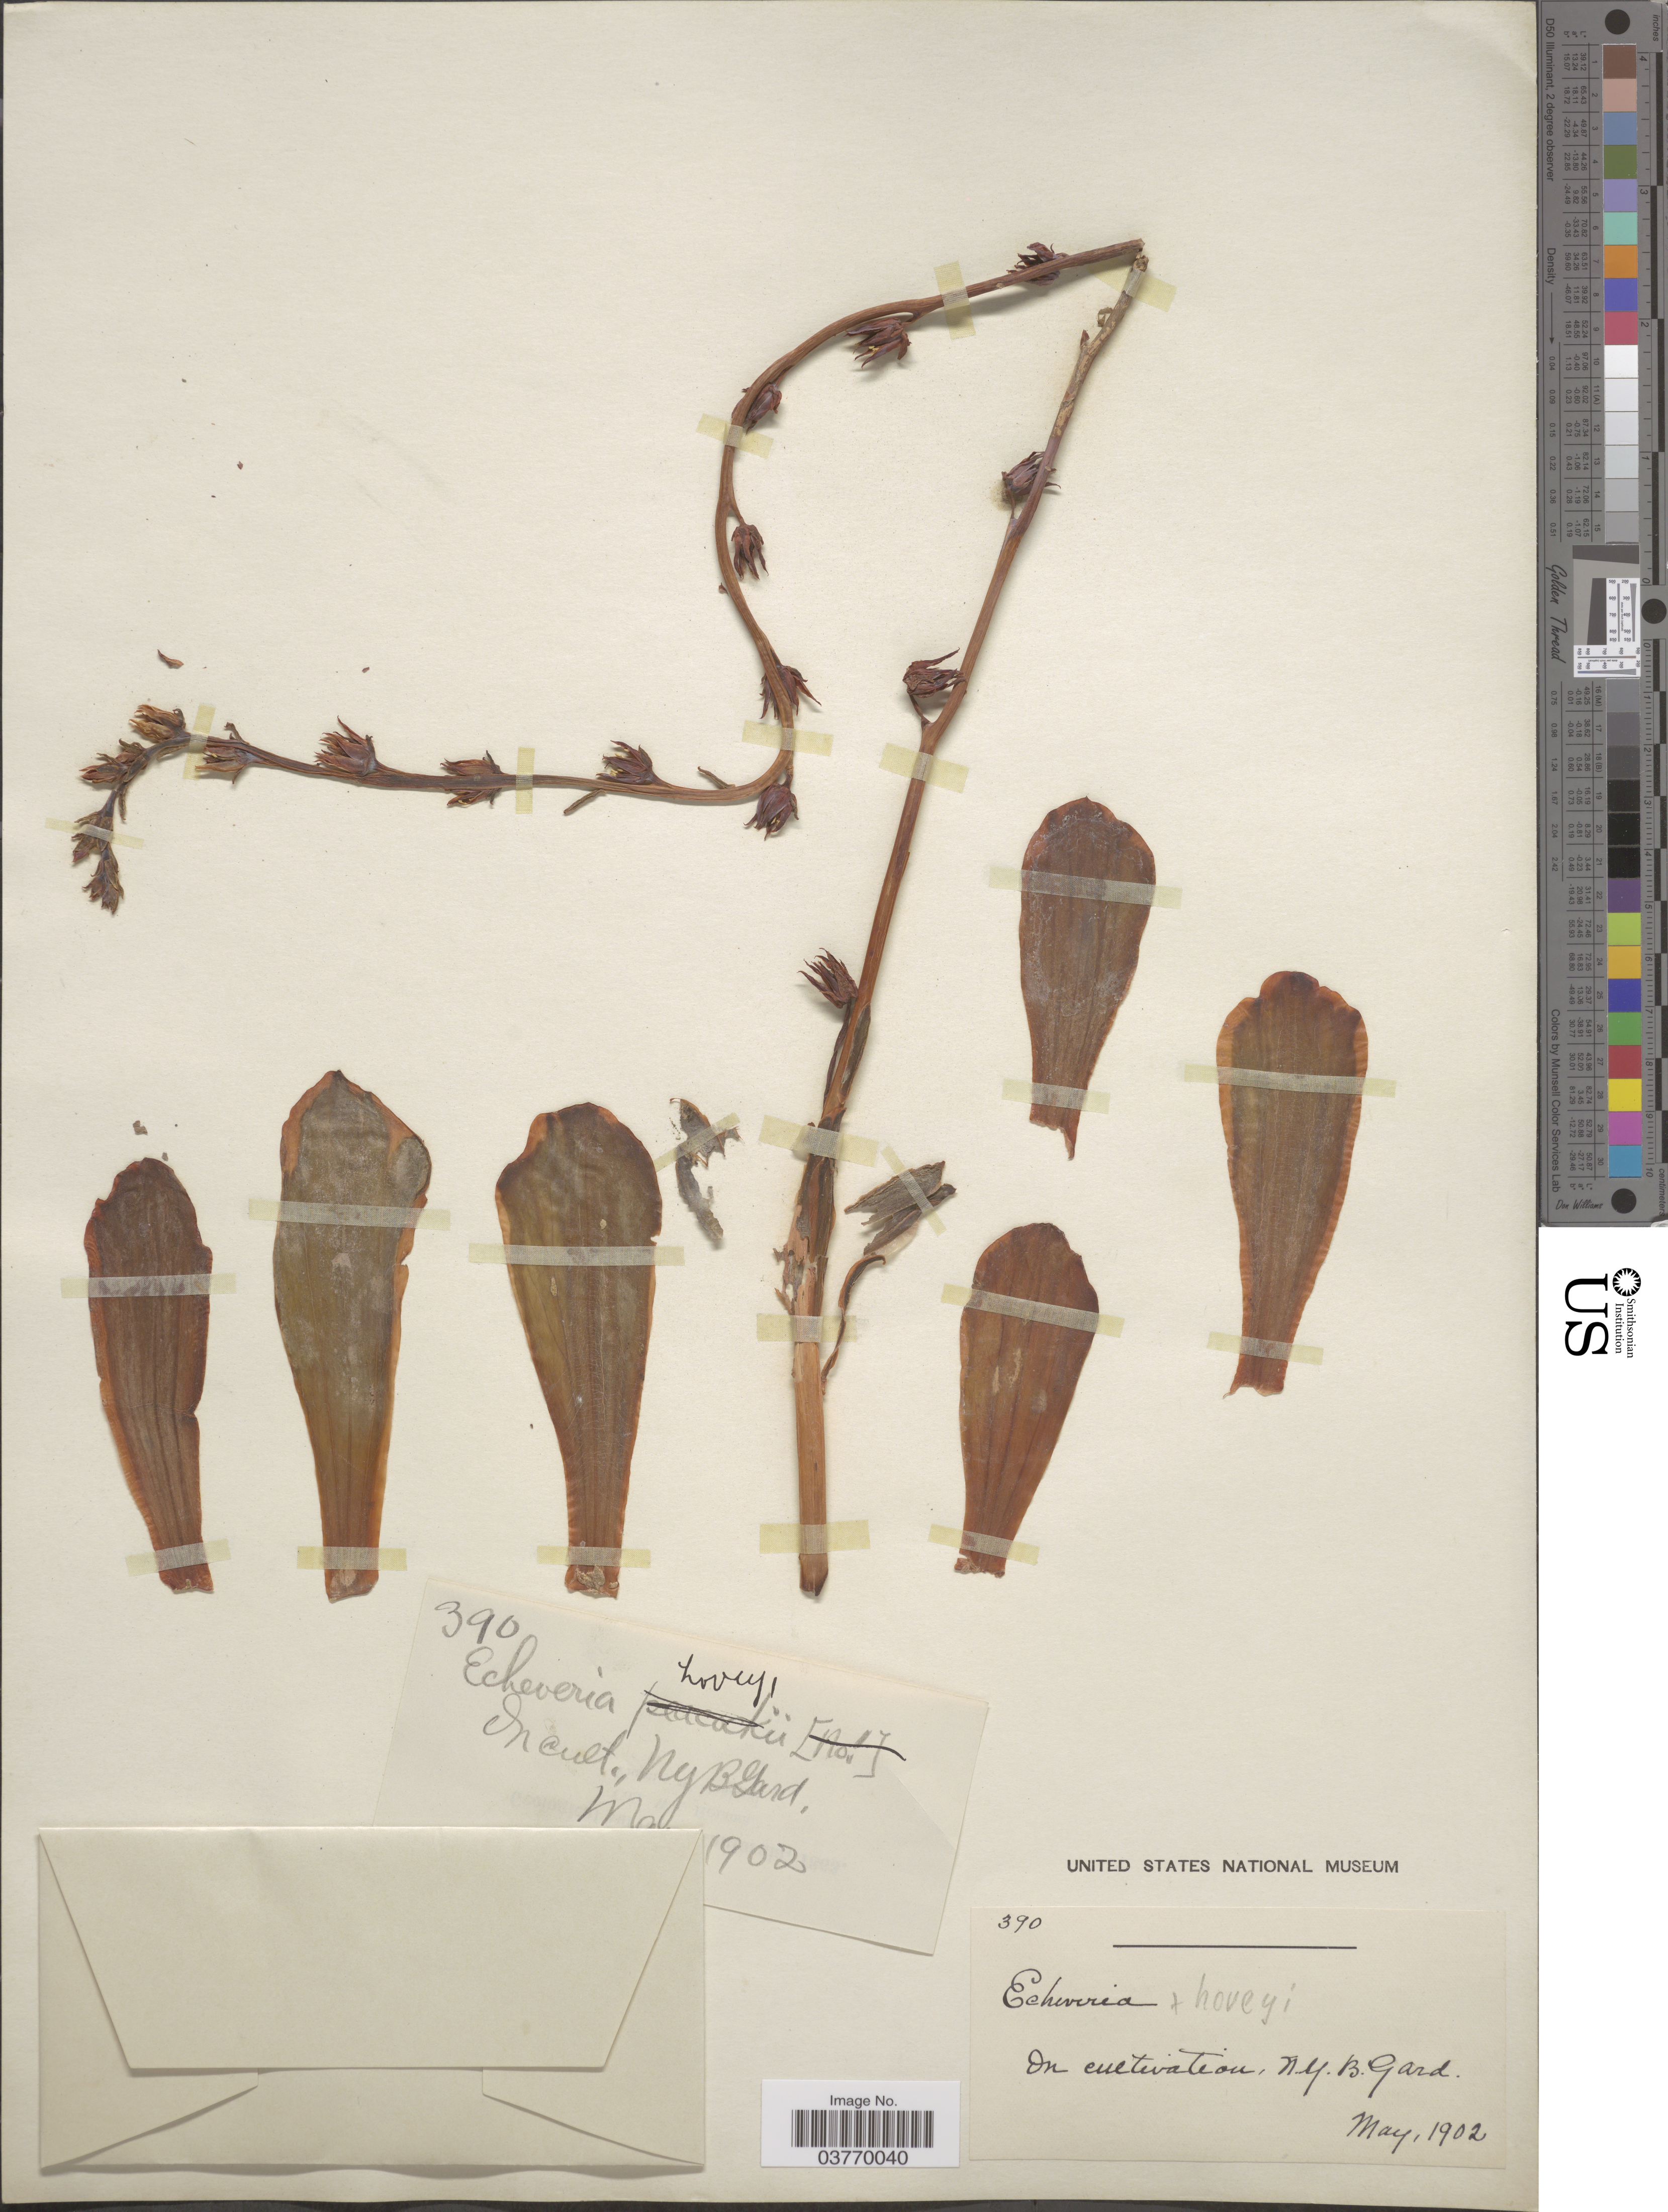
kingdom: Plantae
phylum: Tracheophyta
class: Magnoliopsida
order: Saxifragales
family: Crassulaceae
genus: Echeveria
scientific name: Echeveria hoveyi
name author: Rose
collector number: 390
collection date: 1902-05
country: United States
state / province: New York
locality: N. Y. B. Gard.